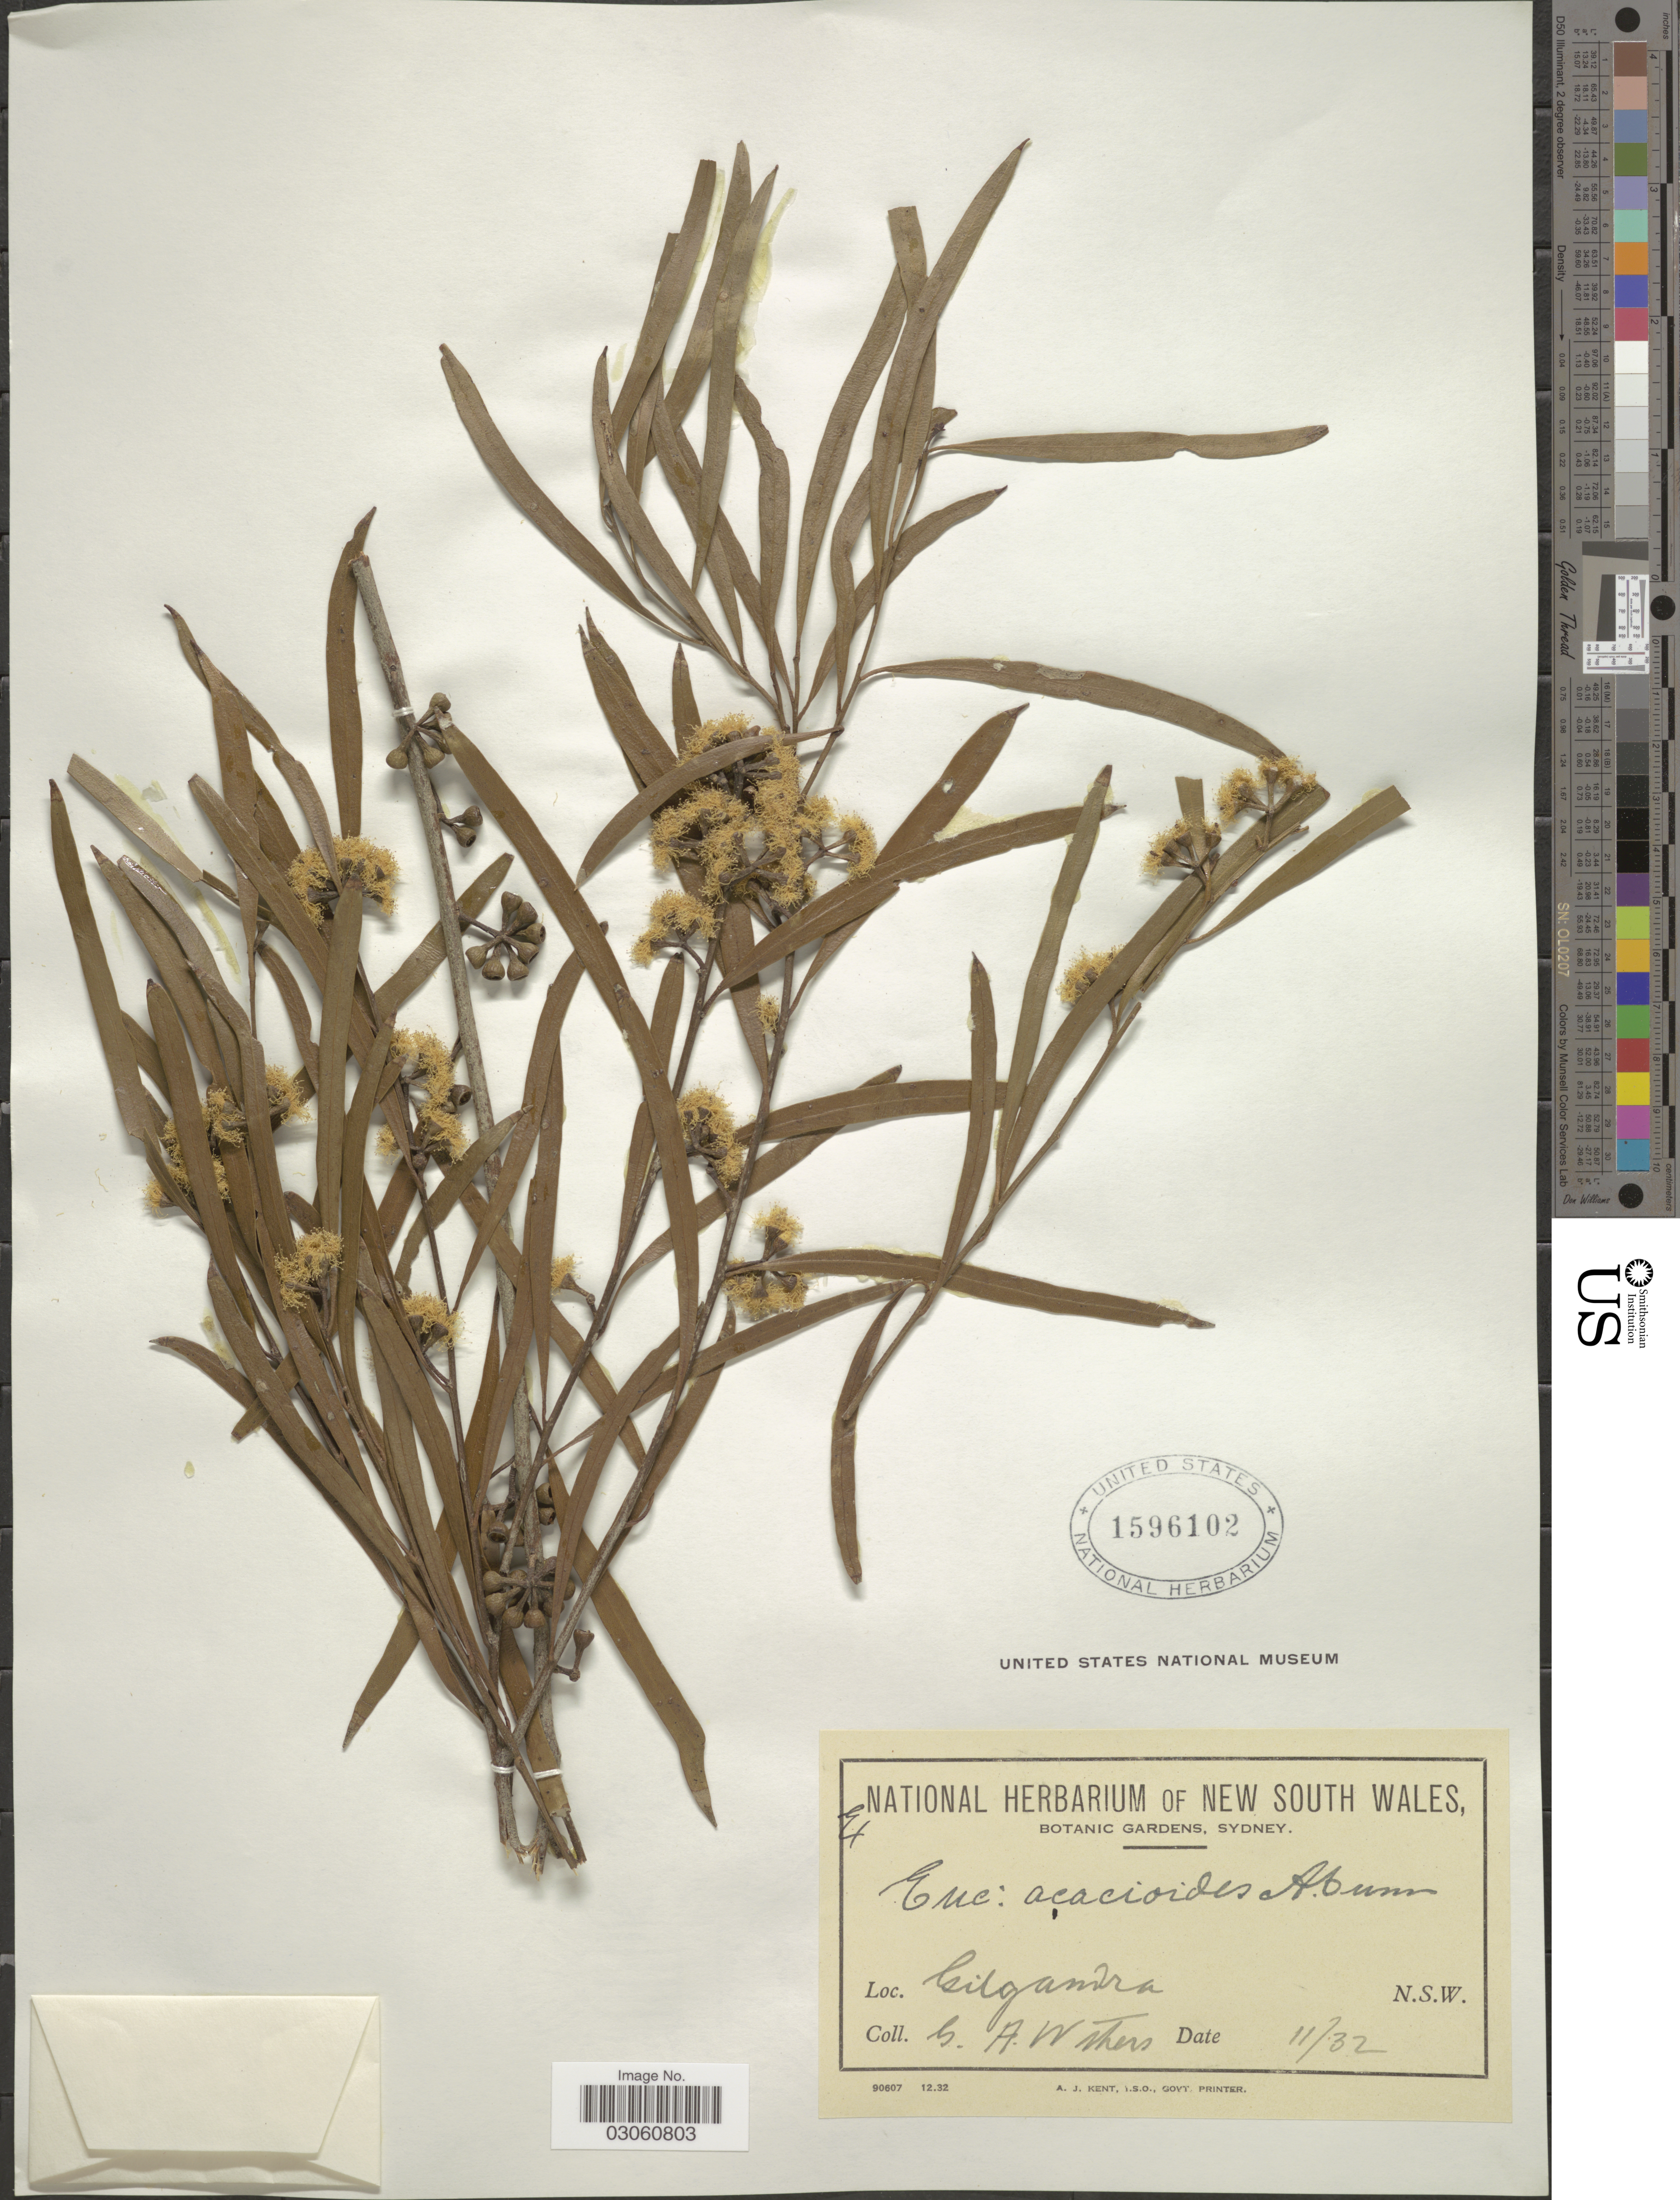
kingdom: Plantae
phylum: Tracheophyta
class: Magnoliopsida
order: Myrtales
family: Myrtaceae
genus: Eucalyptus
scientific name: Eucalyptus acacioides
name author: A. Cunn. ex Maiden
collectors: G. Withers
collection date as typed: Transcribed d/m/y: /11/32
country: Australia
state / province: New South Wales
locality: Gilgandra.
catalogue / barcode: US 1596102